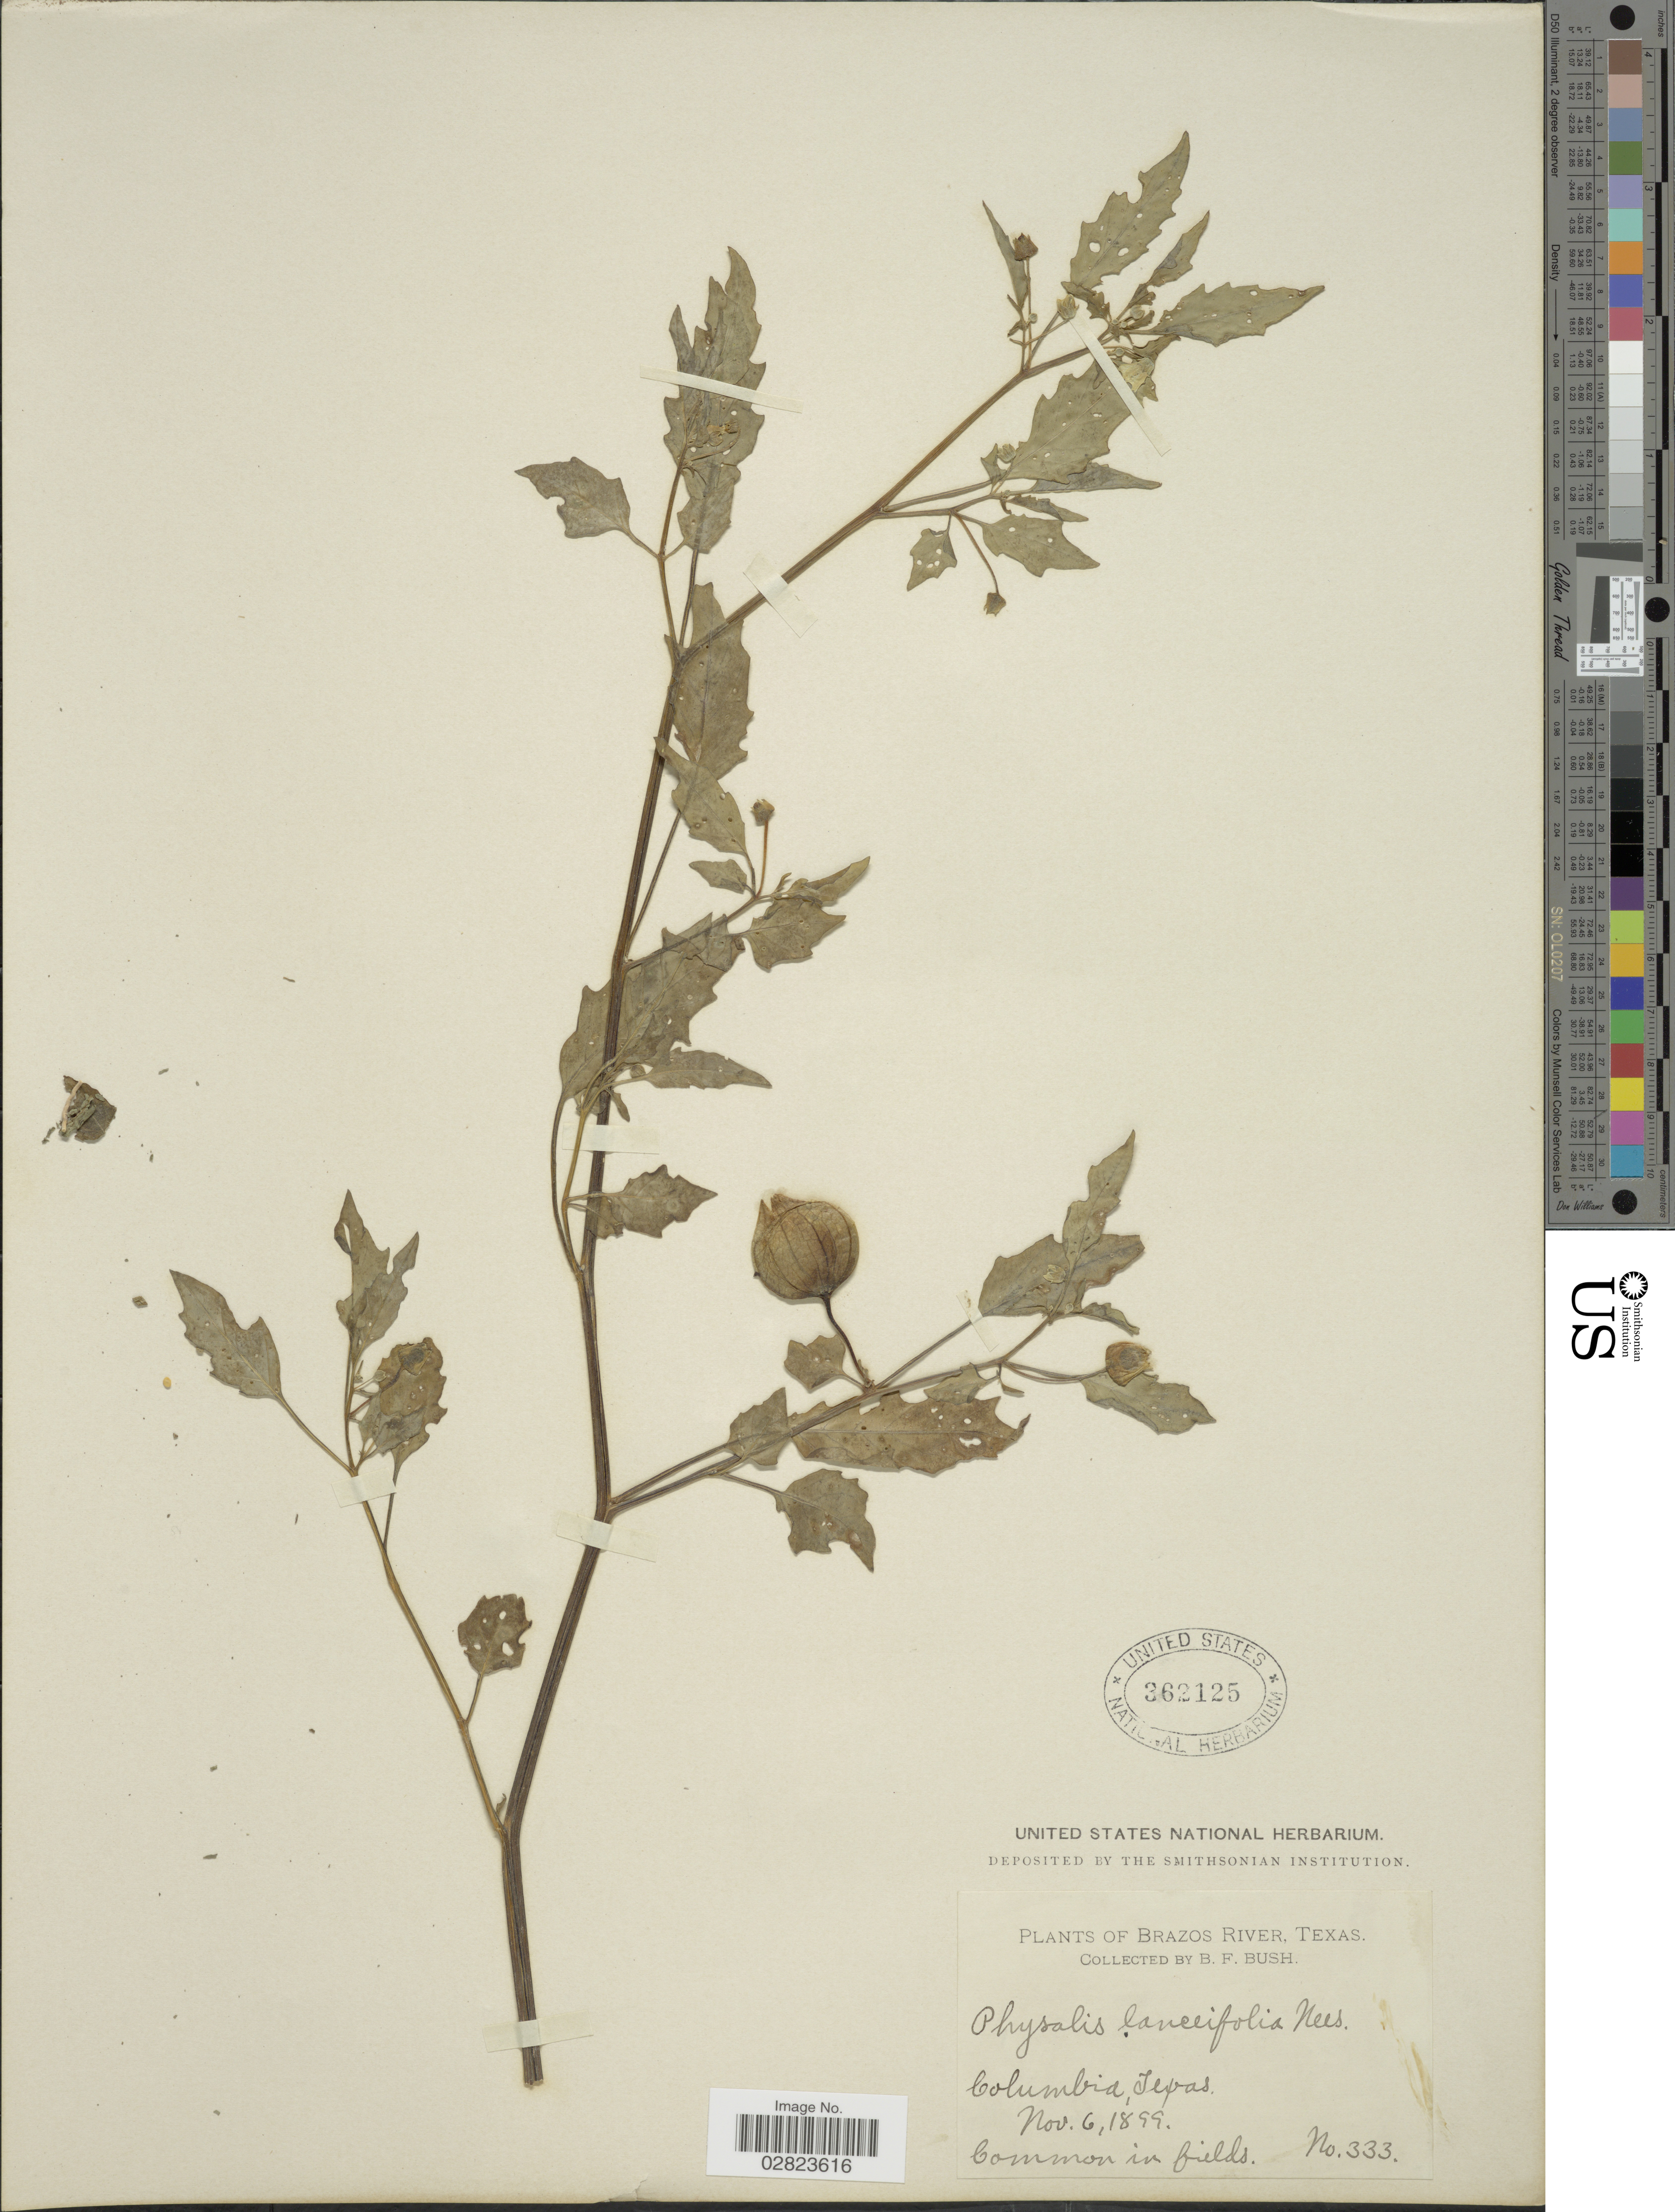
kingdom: Plantae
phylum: Tracheophyta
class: Magnoliopsida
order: Solanales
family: Solanaceae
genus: Physalis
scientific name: Physalis lanceifolia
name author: Nees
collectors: B. F. Bush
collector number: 333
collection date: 1899-11-06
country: United States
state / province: Texas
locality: Brazos River. Columbia.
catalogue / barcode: US 362125